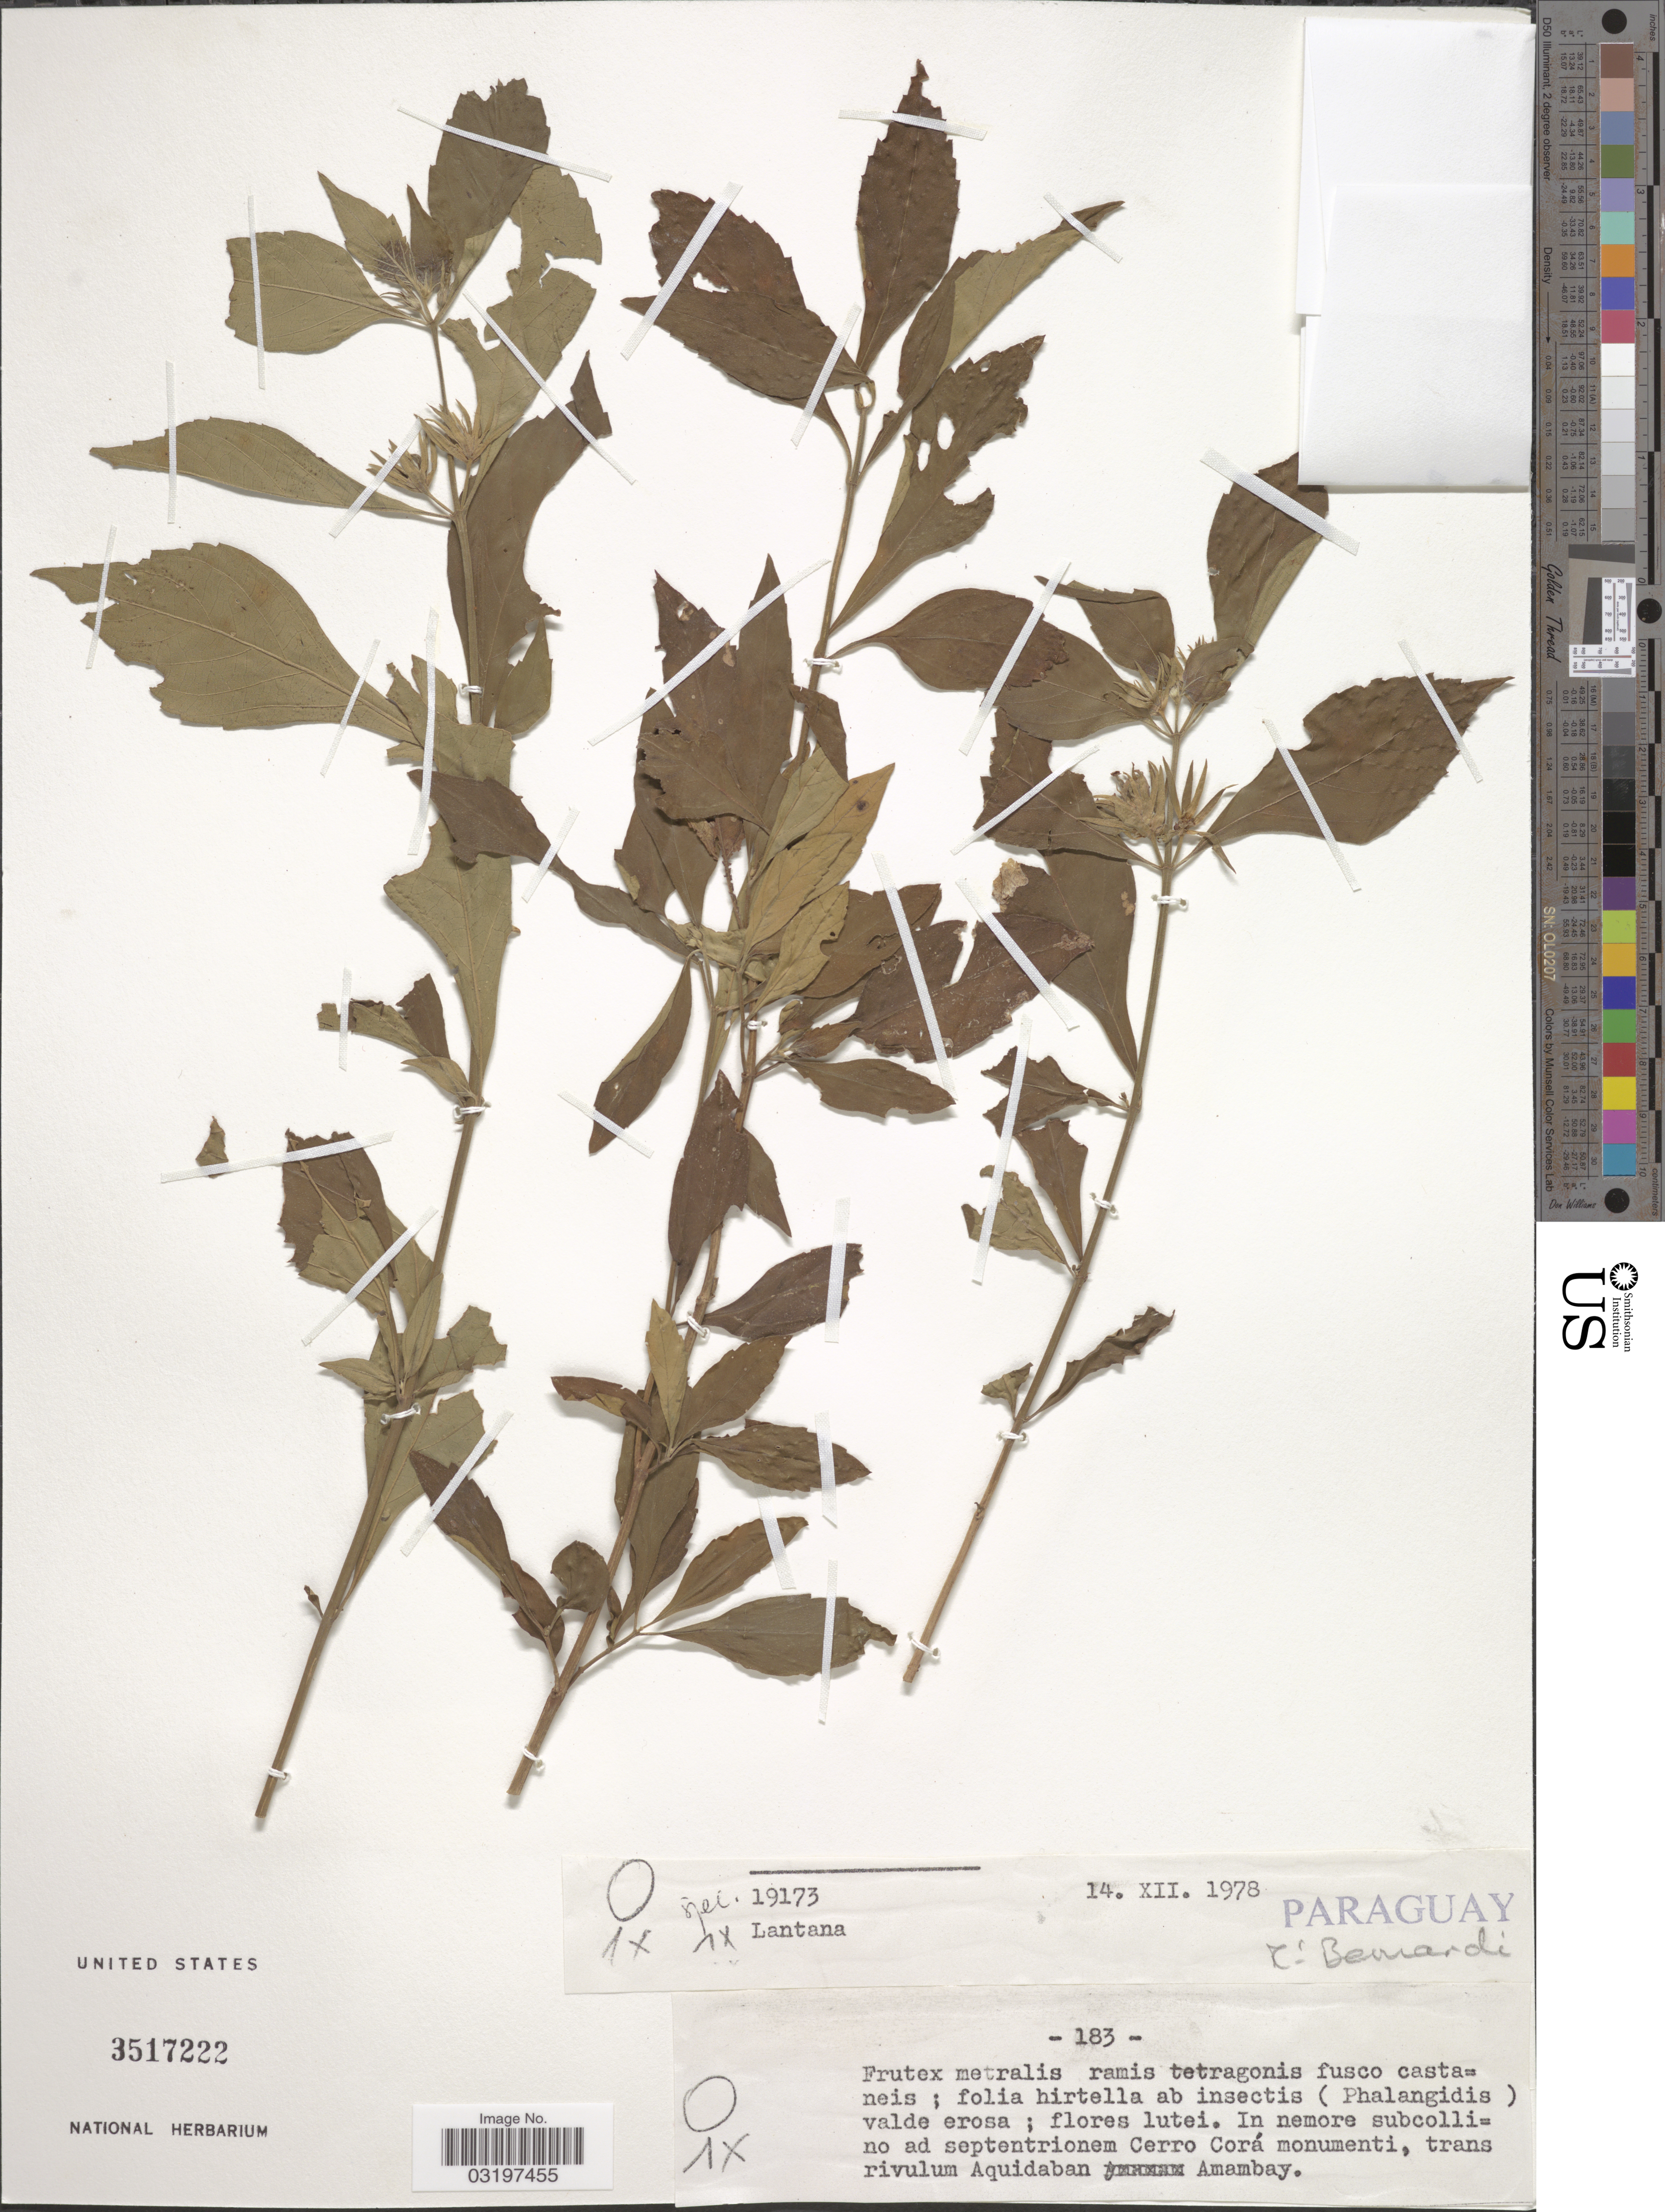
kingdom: Plantae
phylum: Tracheophyta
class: Magnoliopsida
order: Lamiales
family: Verbenaceae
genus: Lantana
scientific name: Lantana sp.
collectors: M. Bernardi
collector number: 19173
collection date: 1978-12-14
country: Paraguay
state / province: Amambay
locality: In nemore subcollino ad septentrionem Cerro Corá monumenti, trans rivulum Aquidaban Amambay.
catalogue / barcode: US 3517222